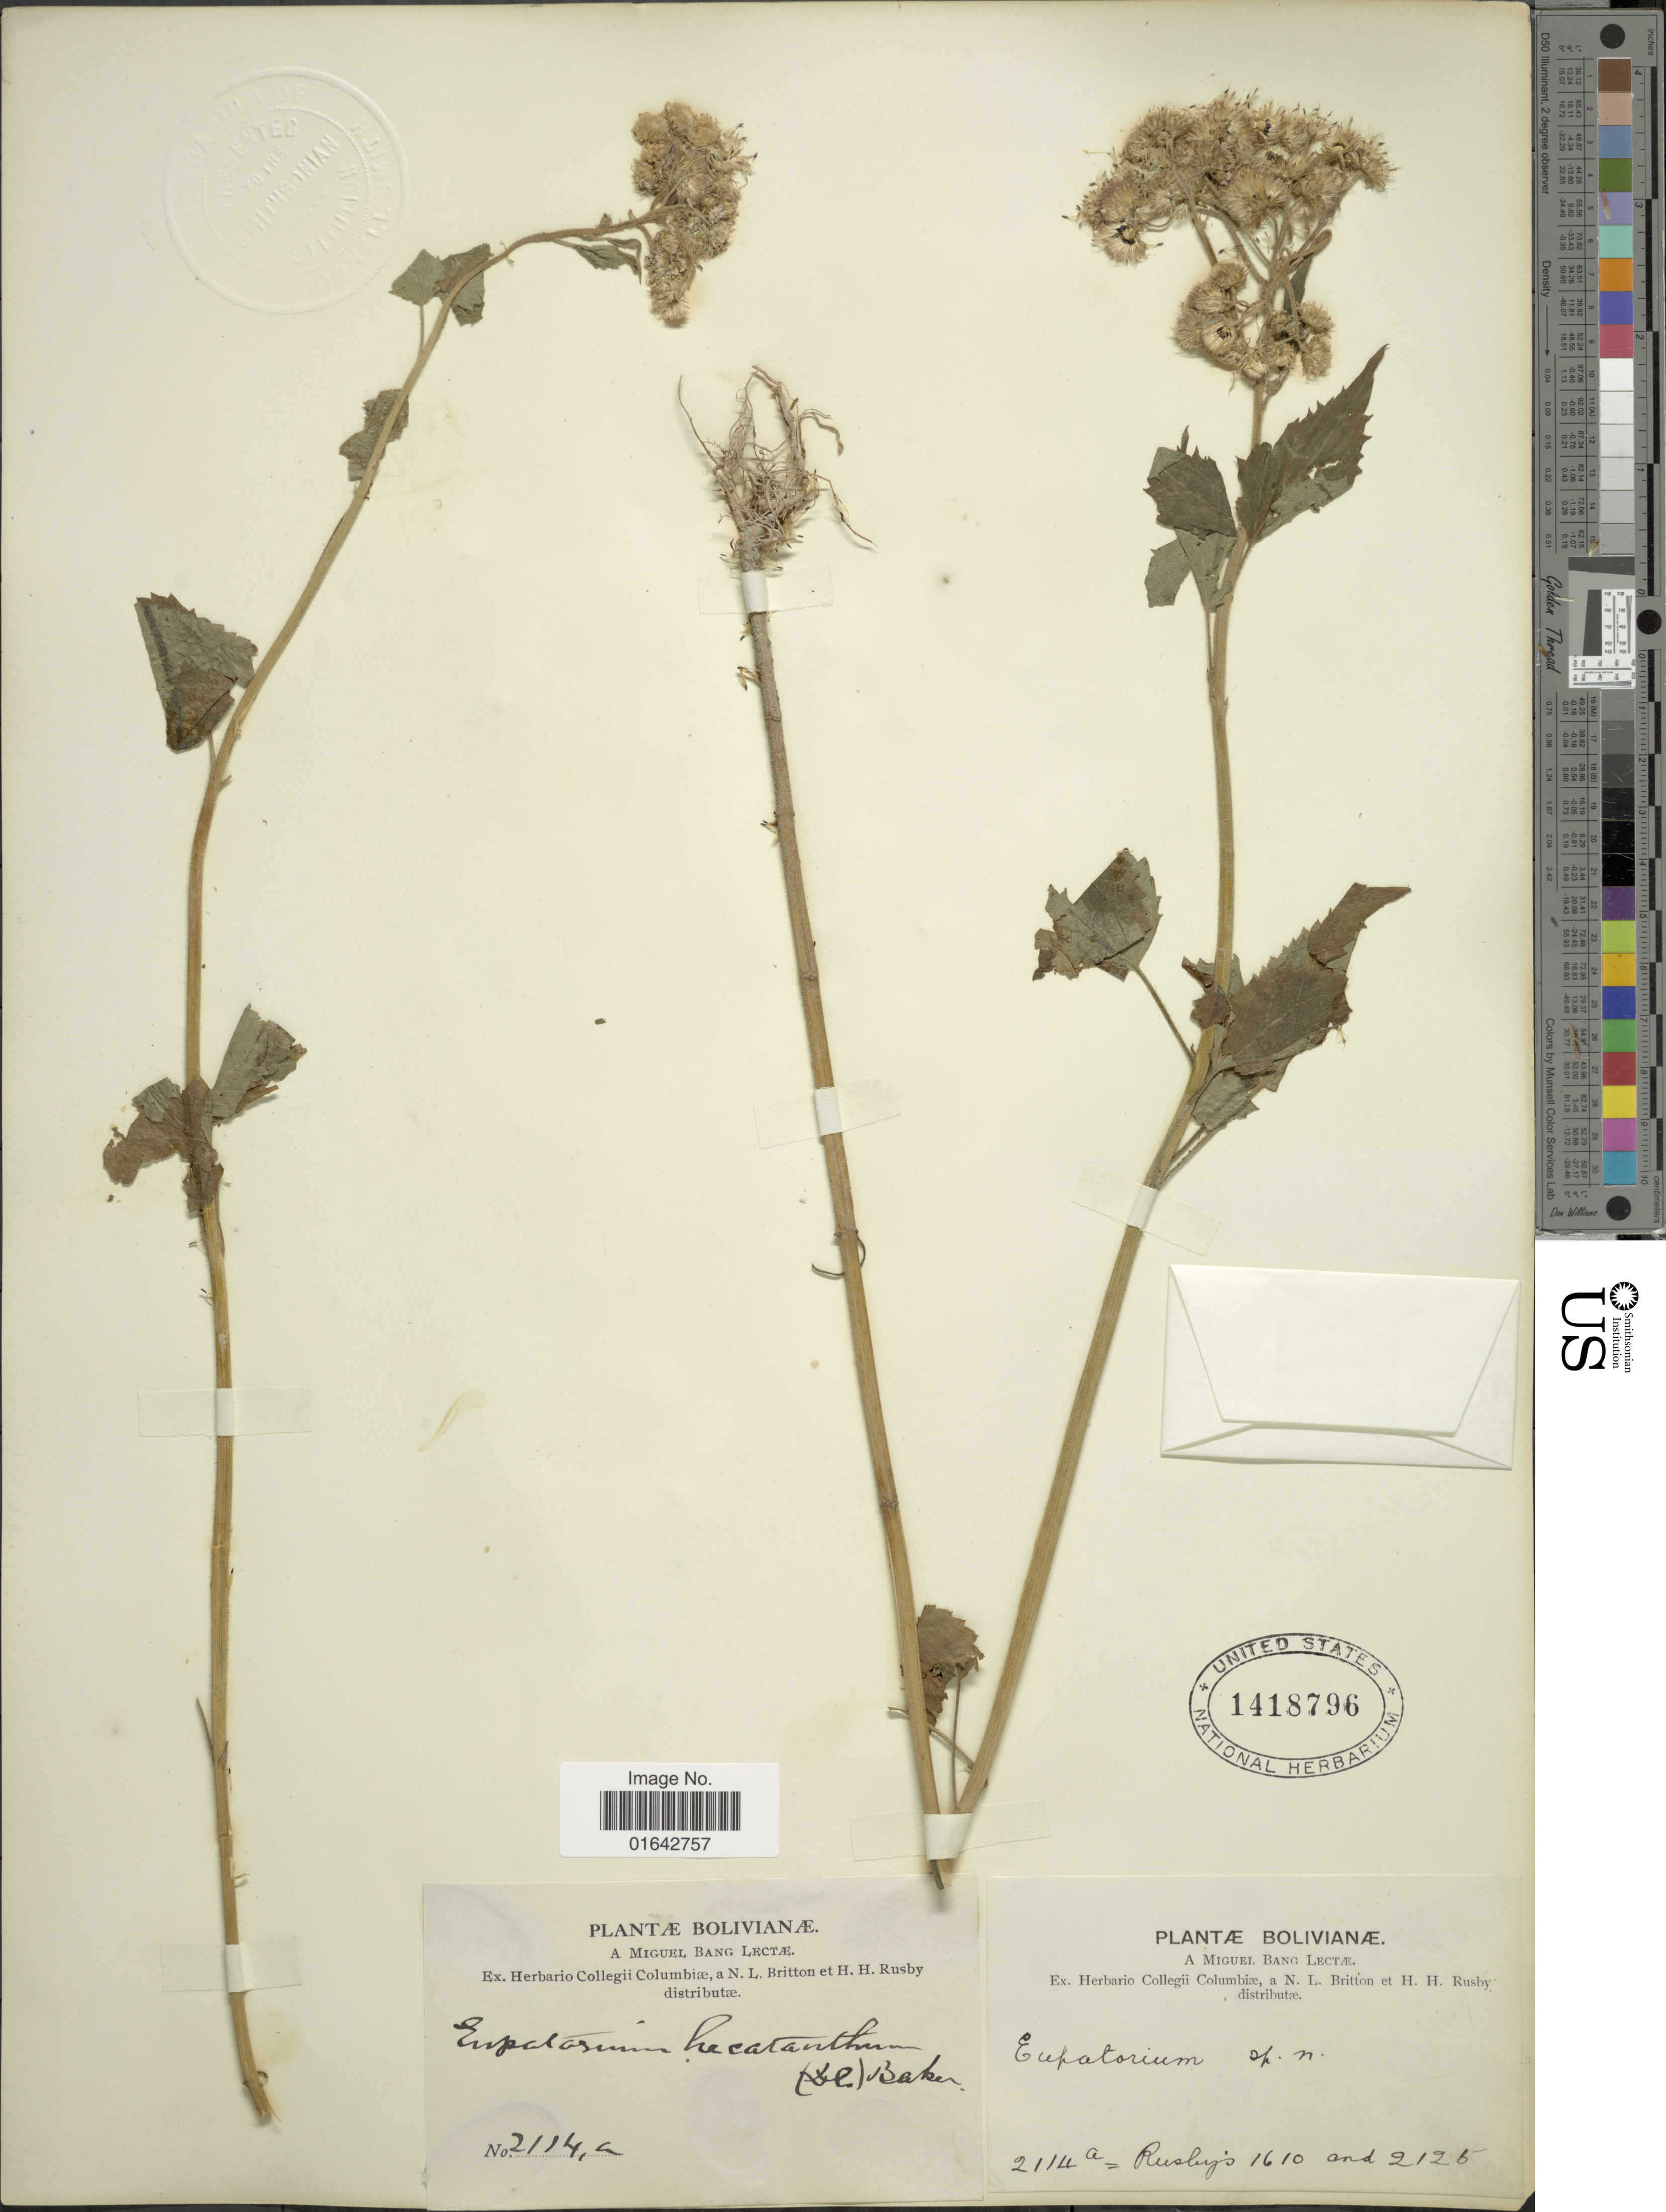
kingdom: Plantae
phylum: Tracheophyta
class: Magnoliopsida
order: Asterales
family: Asteraceae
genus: Urolepis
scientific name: Urolepis hecatantha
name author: (DC.) R.M. King & H. Rob.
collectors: M. Bang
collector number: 2114a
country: Bolivia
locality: Bolivianae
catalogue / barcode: US 1418796